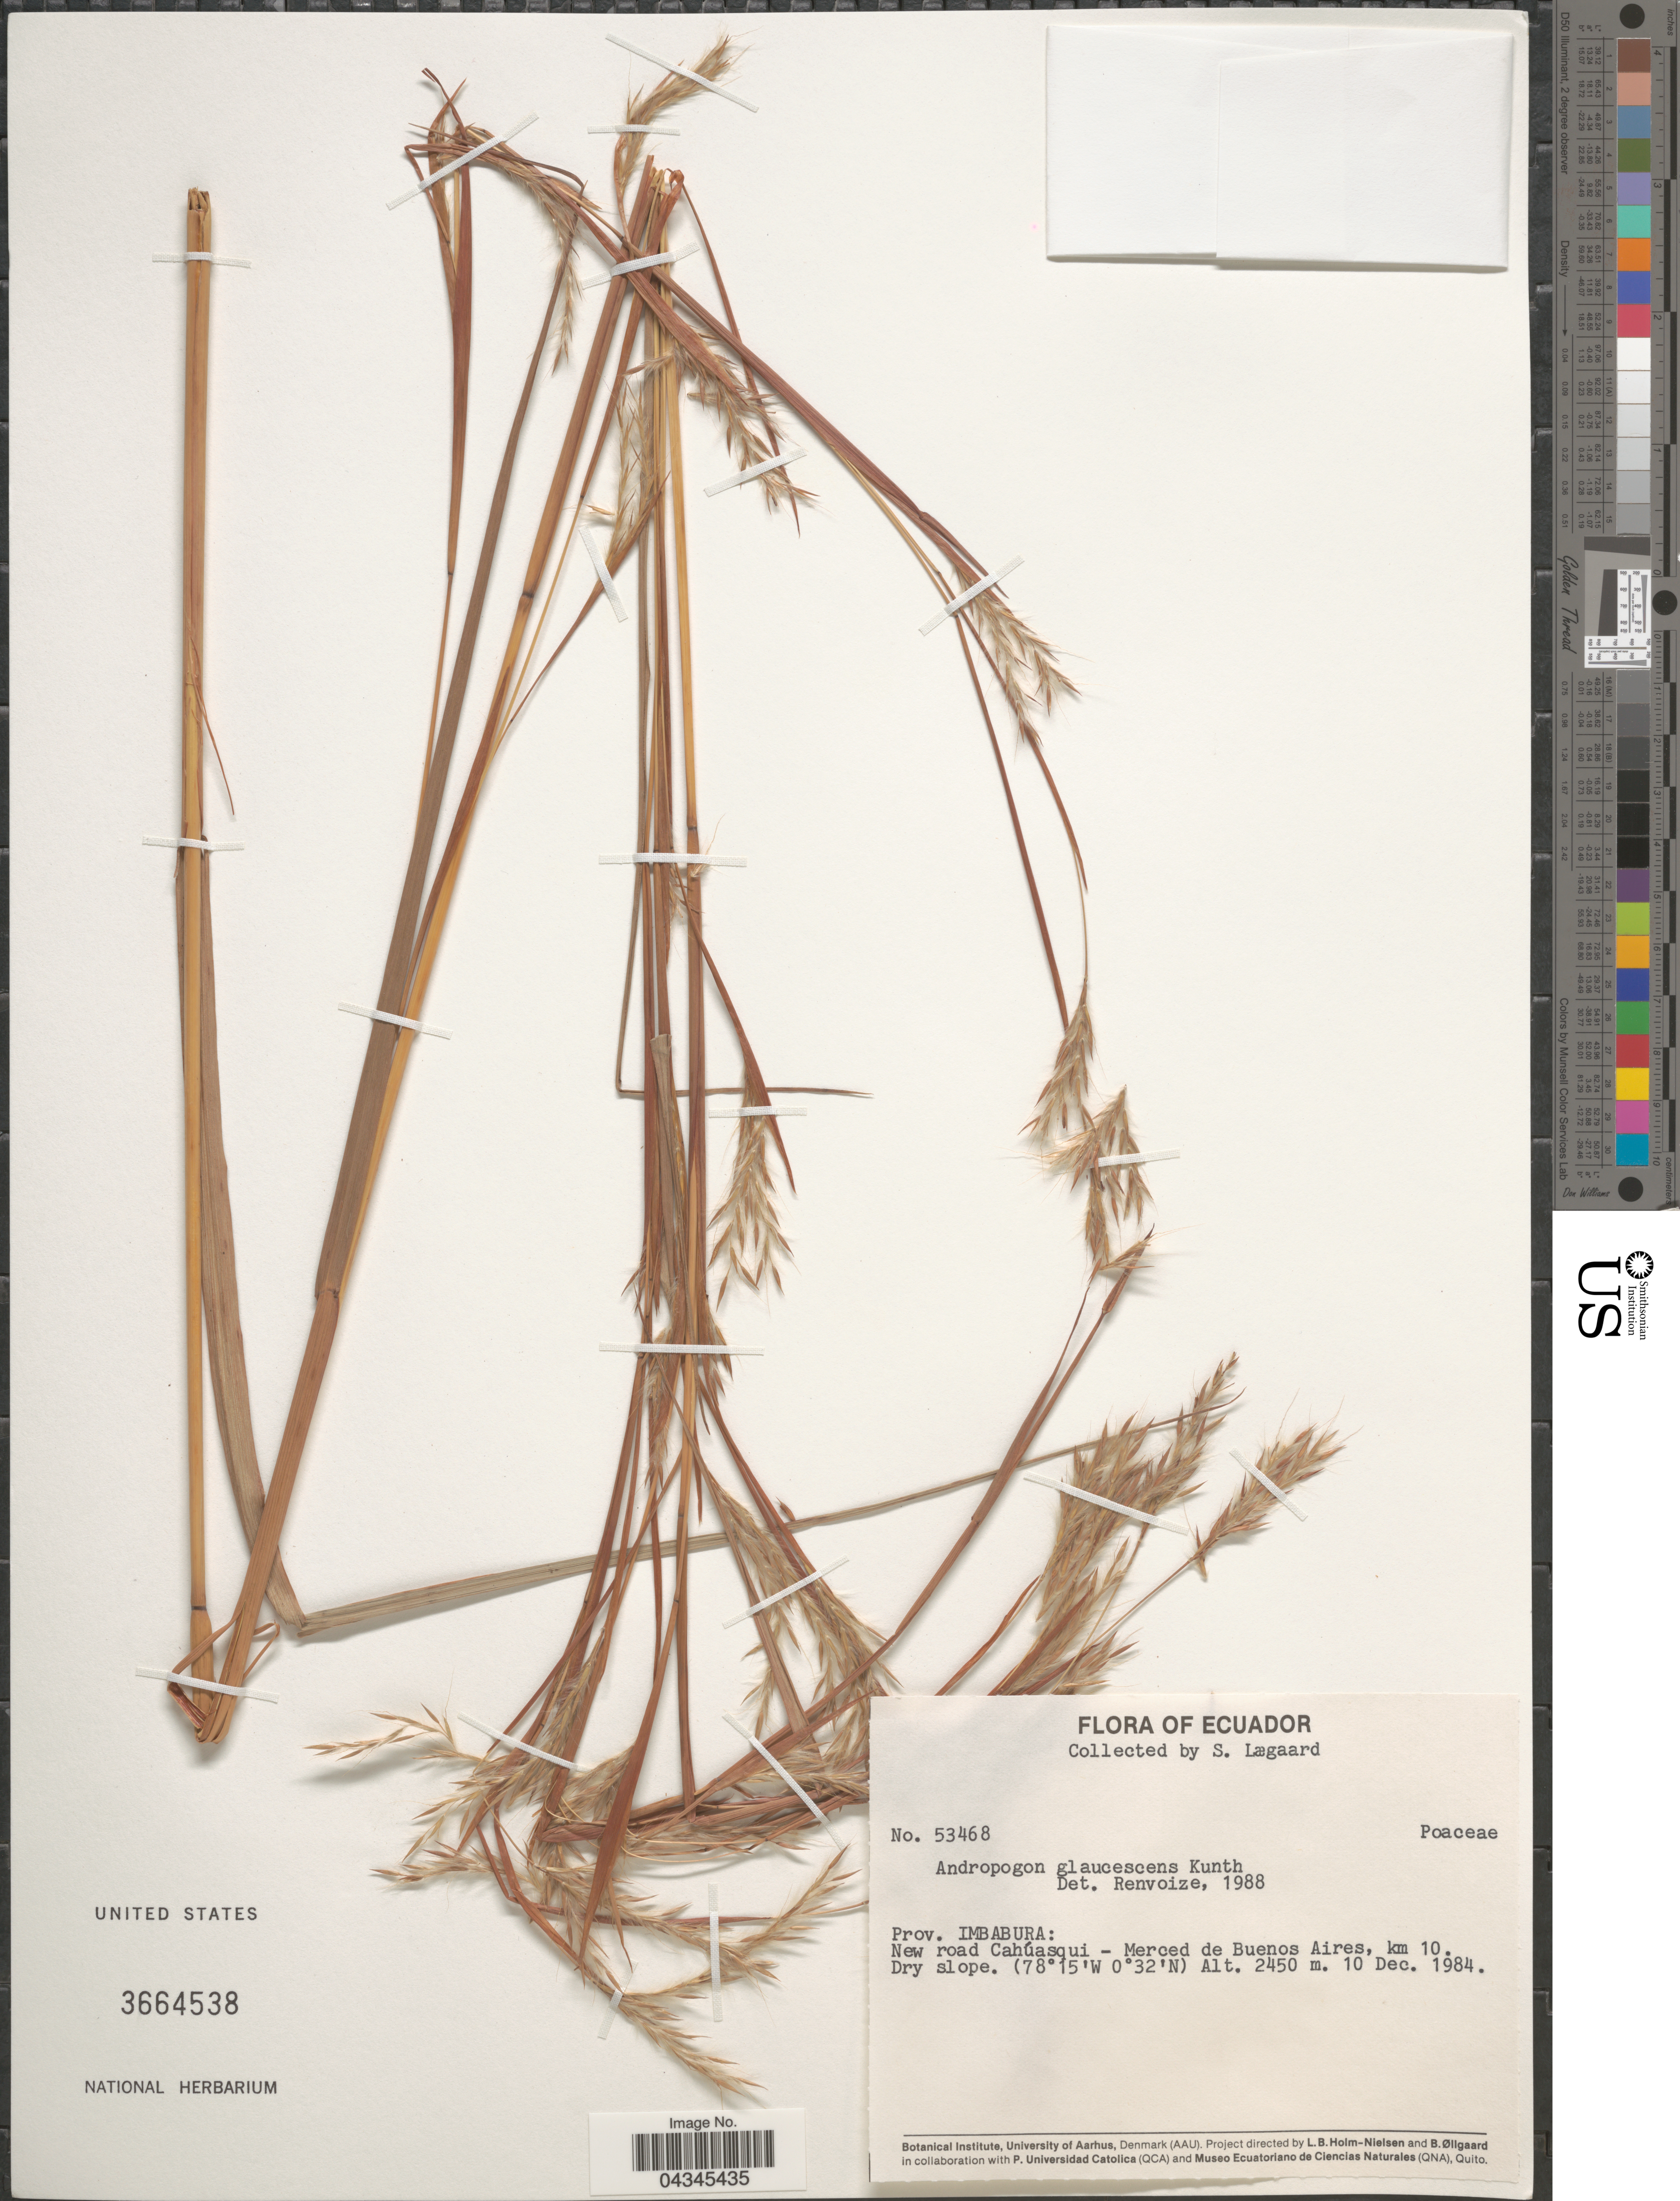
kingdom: Plantae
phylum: Tracheophyta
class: Liliopsida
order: Poales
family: Poaceae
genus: Andropogon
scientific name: Andropogon glaucescens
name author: Kunth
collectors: S. Lægaard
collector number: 53468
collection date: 1984-12-10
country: Ecuador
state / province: Imbabura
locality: New road Cahúasqui - Merced de Buenos Aires, km 10.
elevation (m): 2450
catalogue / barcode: US 3664538